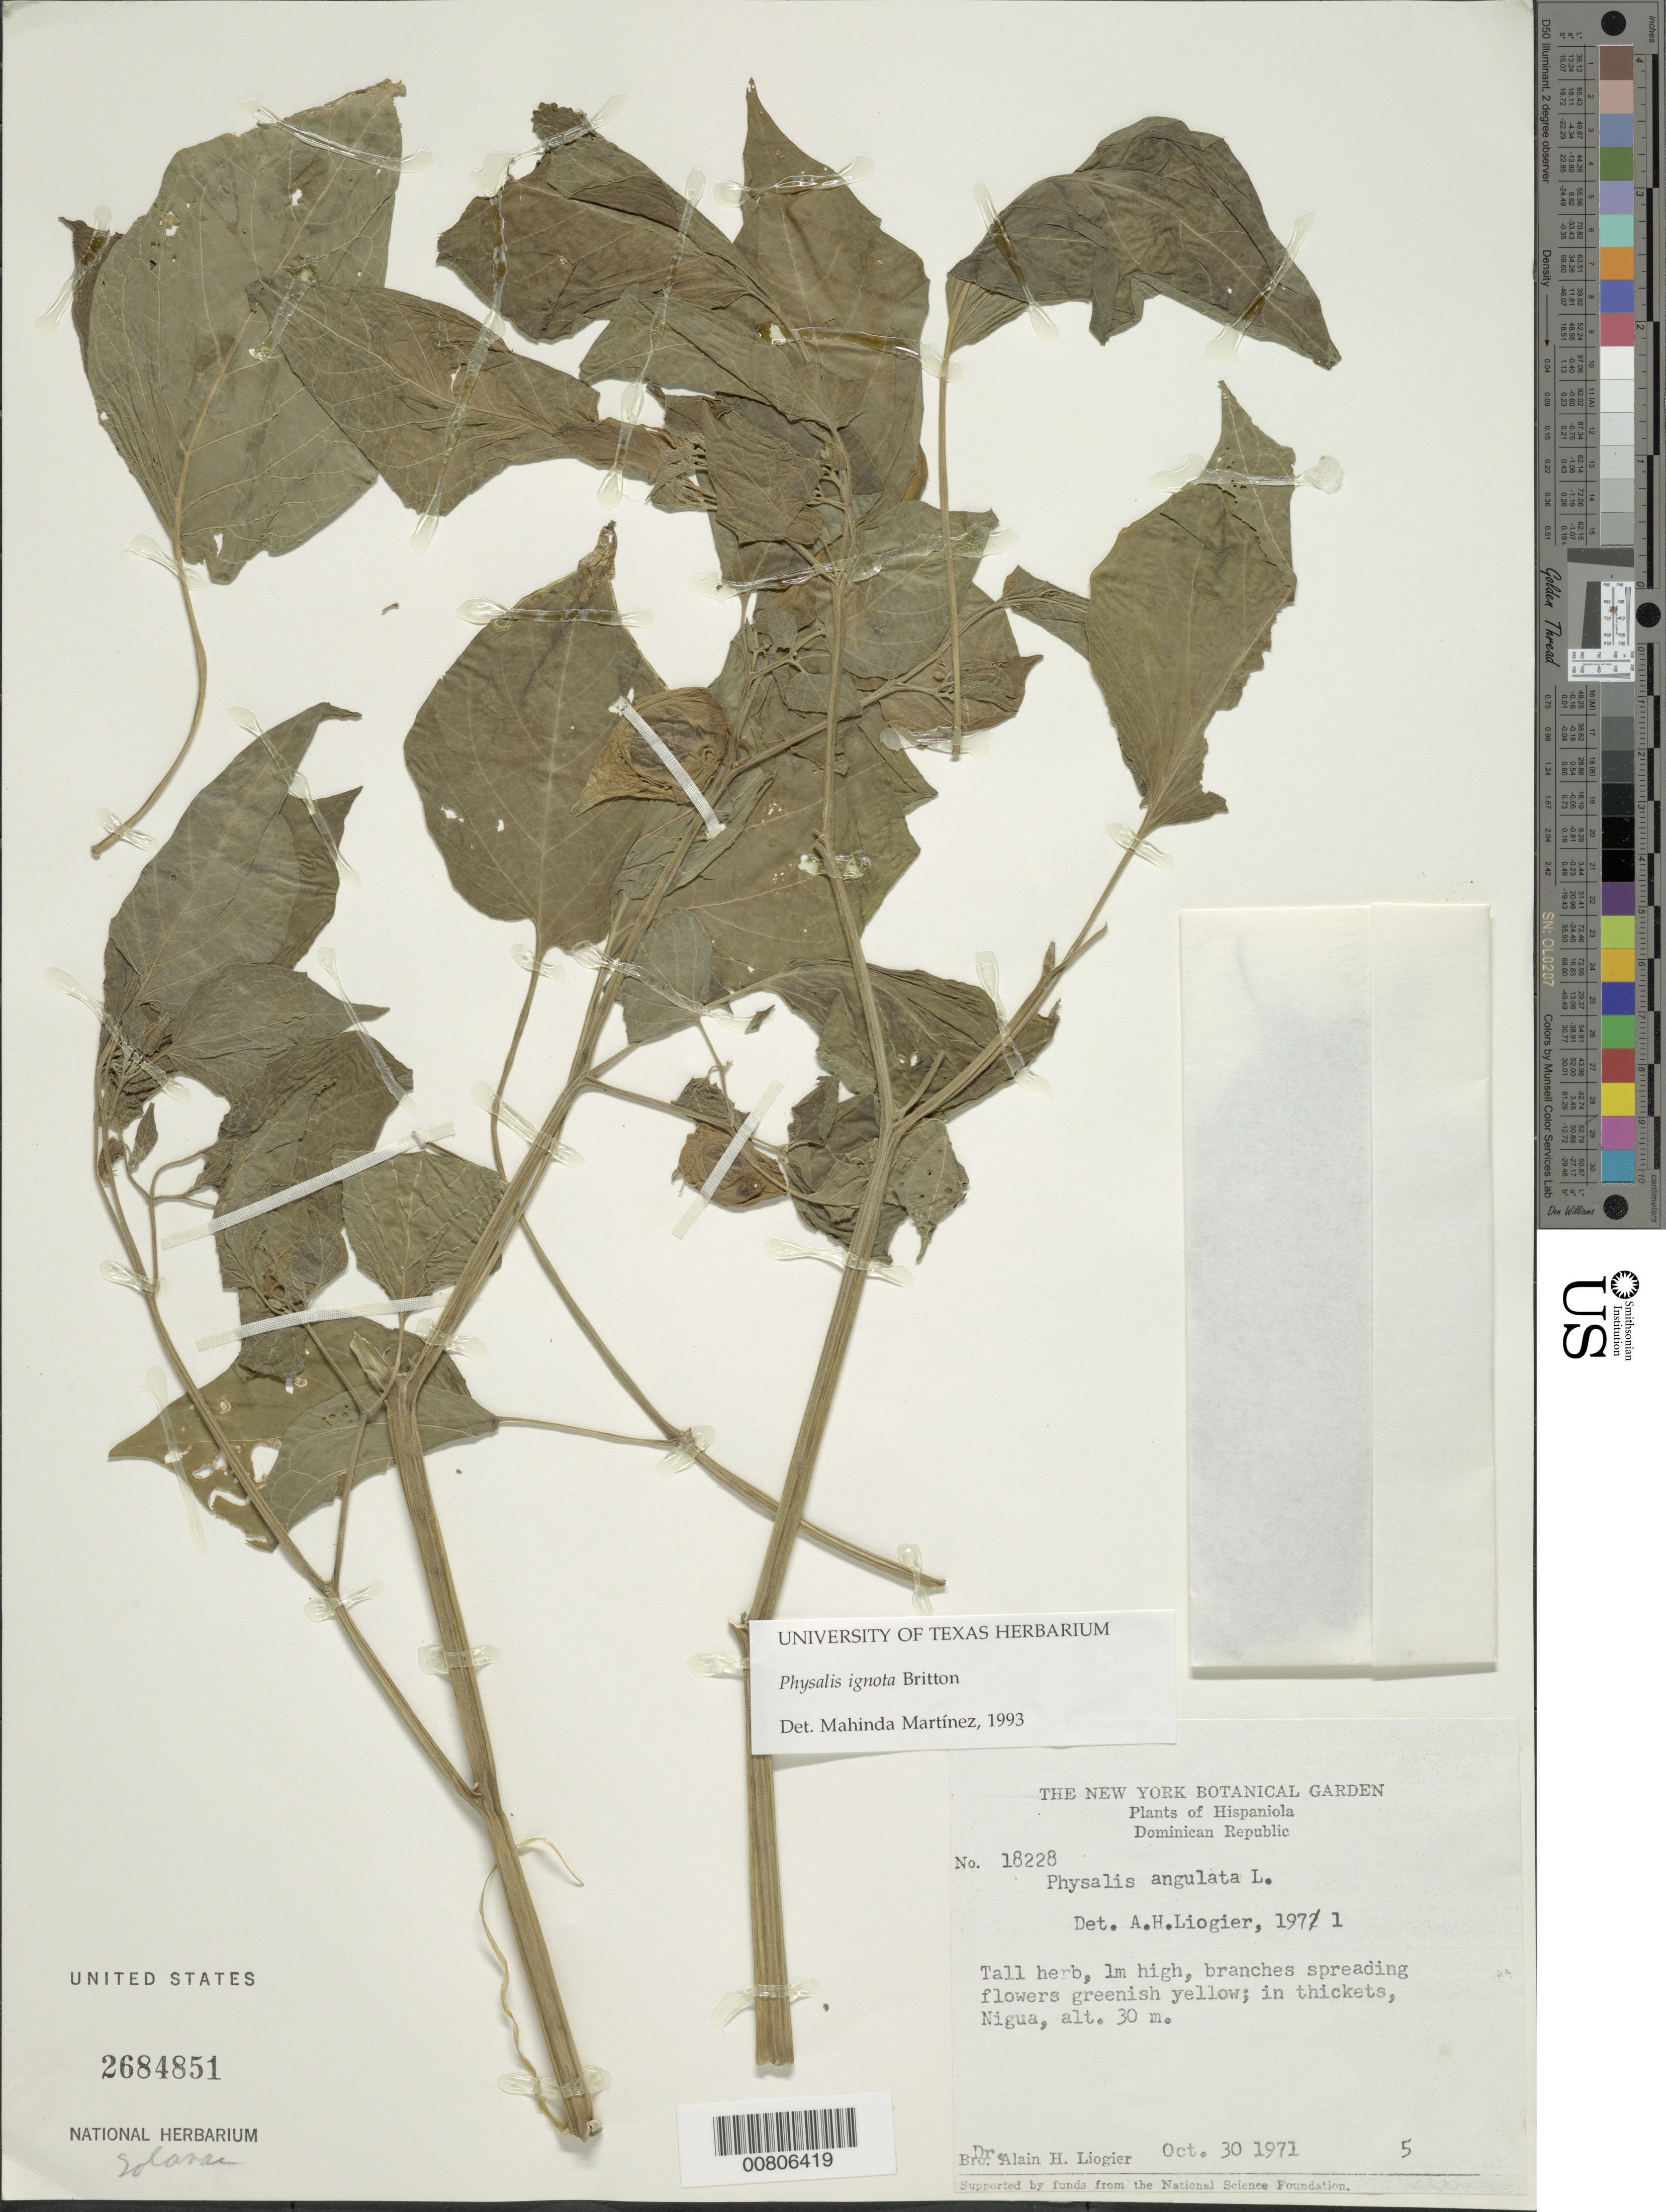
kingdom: Plantae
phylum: Tracheophyta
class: Magnoliopsida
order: Solanales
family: Solanaceae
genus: Physalis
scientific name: Physalis ignota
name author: Britton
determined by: Martinez, M.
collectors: A. H. Liogier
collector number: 18228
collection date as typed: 30 Oct 1971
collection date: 1971-10-30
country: Dominican Republic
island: Hispaniola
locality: Nigua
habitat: In thickets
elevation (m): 30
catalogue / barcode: US 2684851